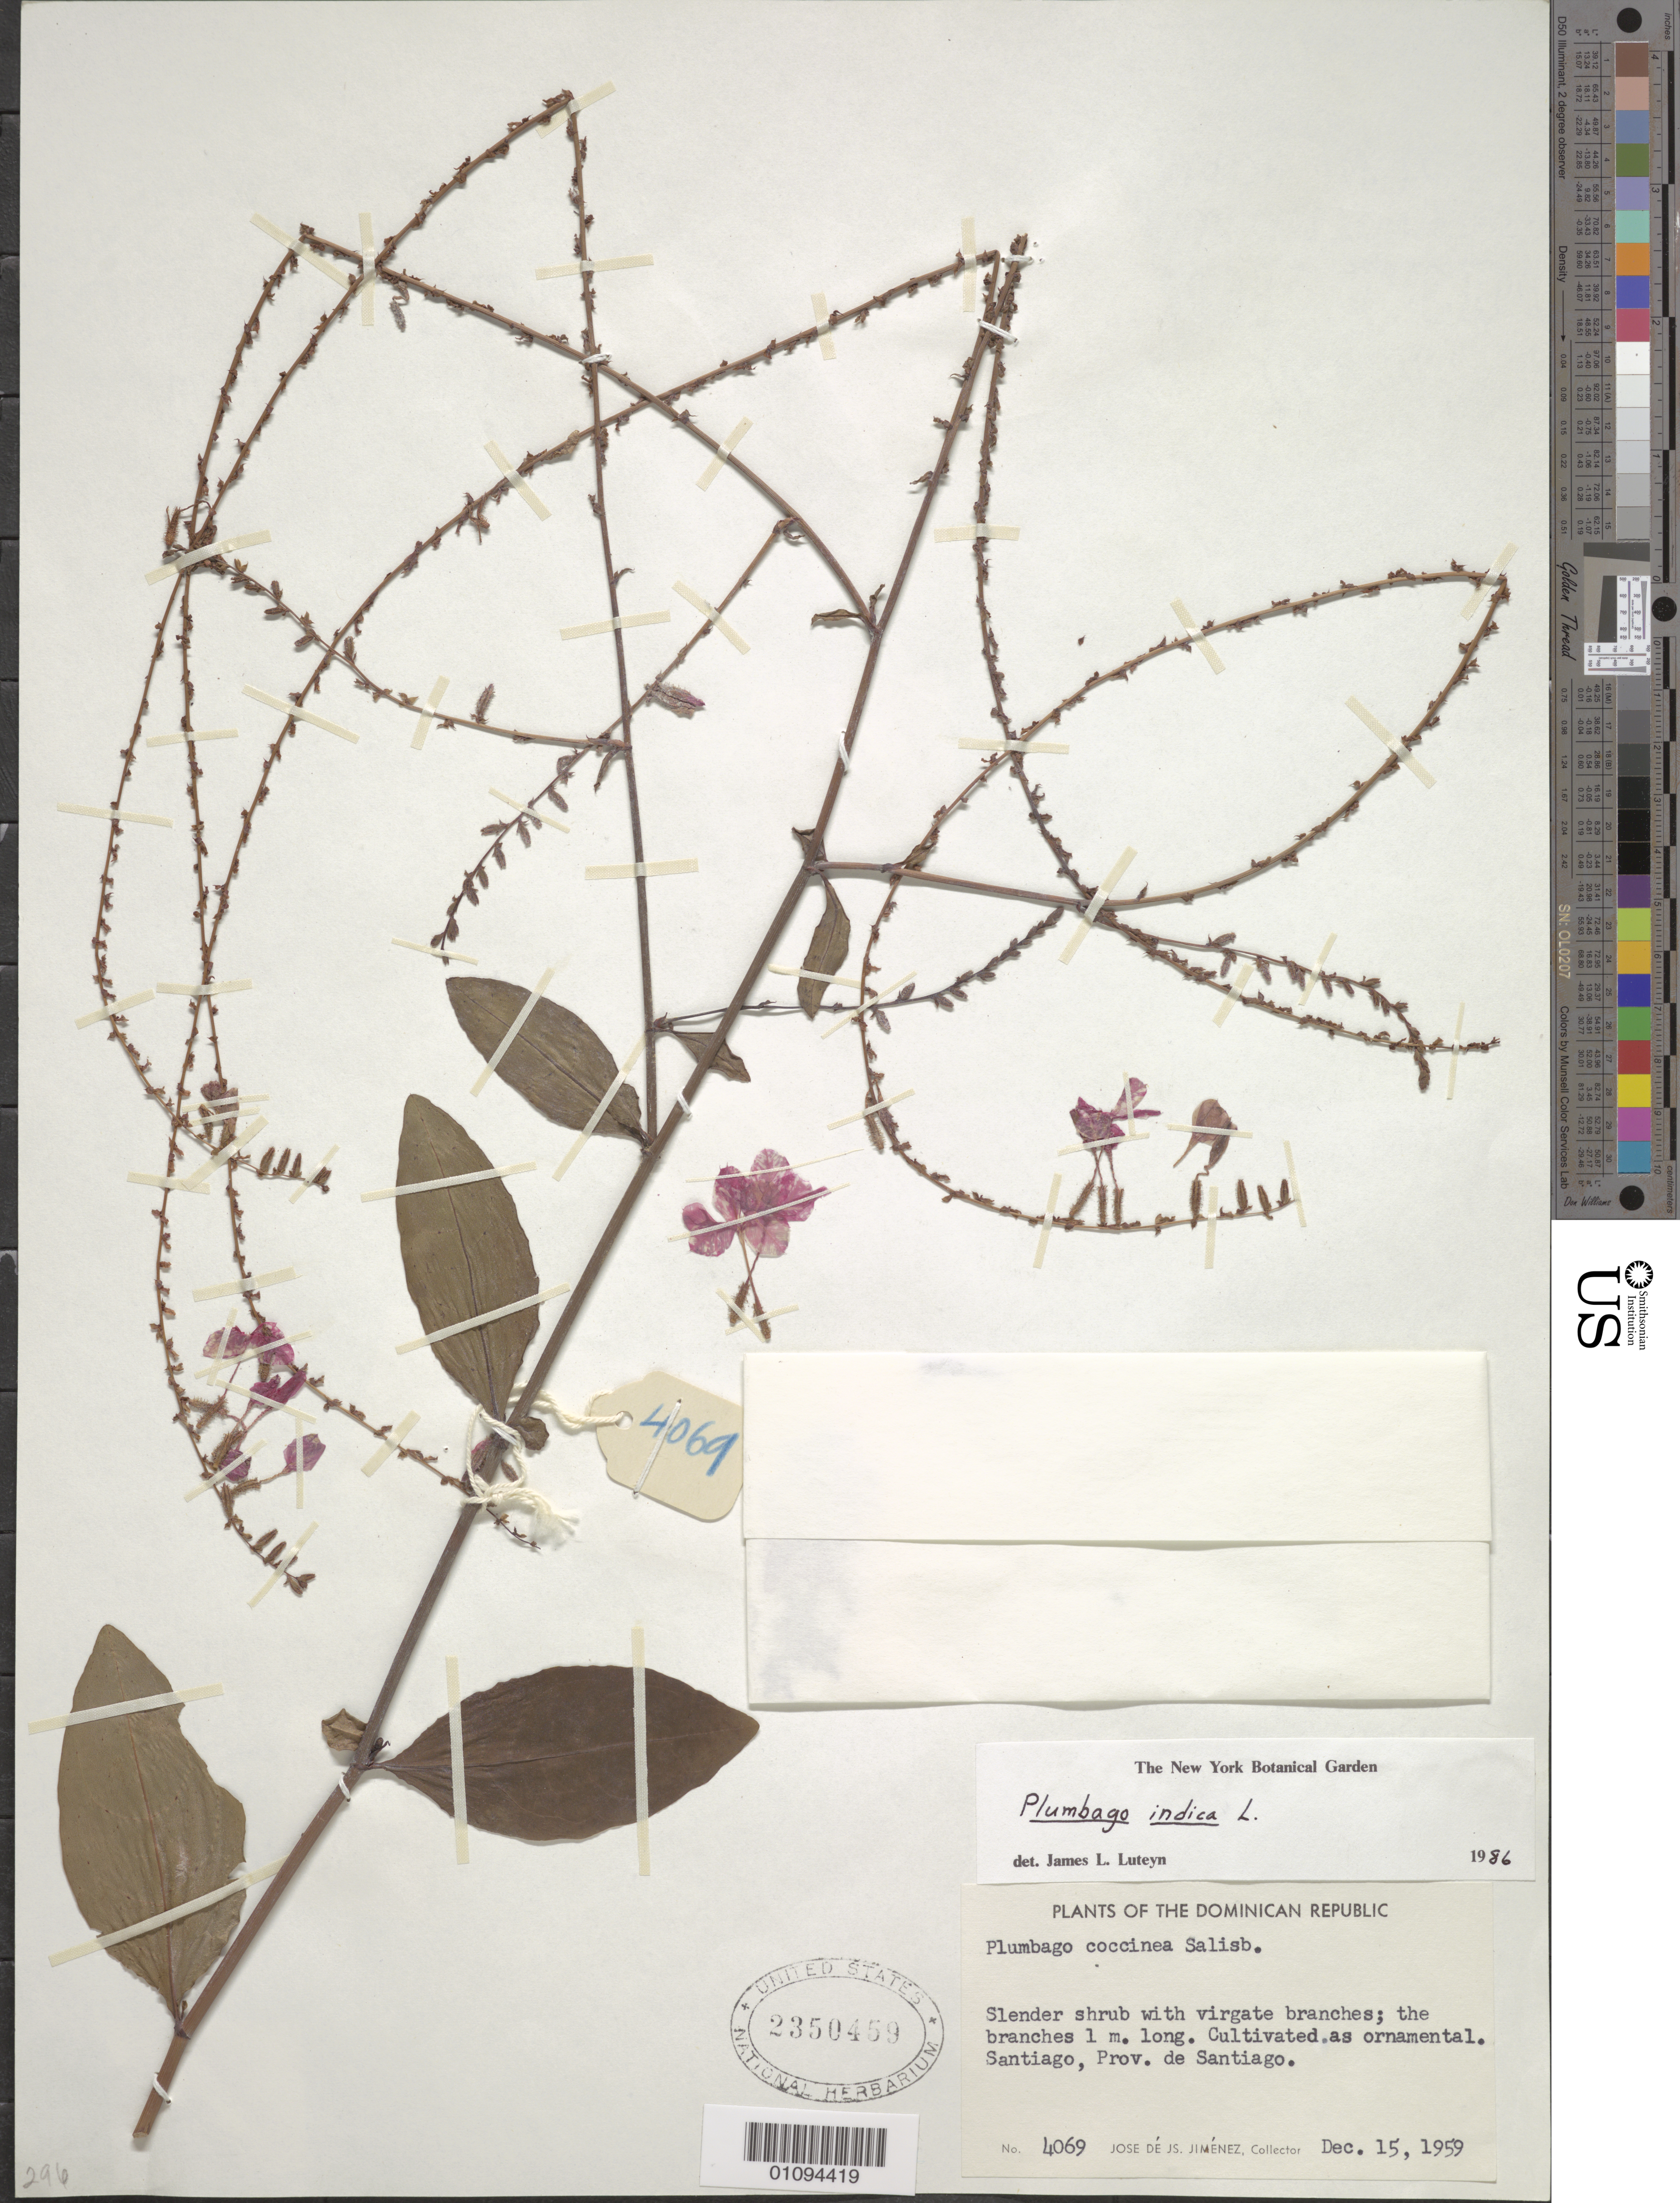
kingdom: Plantae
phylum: Tracheophyta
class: Magnoliopsida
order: Caryophyllales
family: Plumbaginaceae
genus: Plumbago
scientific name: Plumbago indica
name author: L.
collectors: J. J. Jiménez Almonte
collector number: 4069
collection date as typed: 15 Dec 1959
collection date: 1959-12-15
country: Dominican Republic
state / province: Santiago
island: Hispaniola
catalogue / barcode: US 2350459